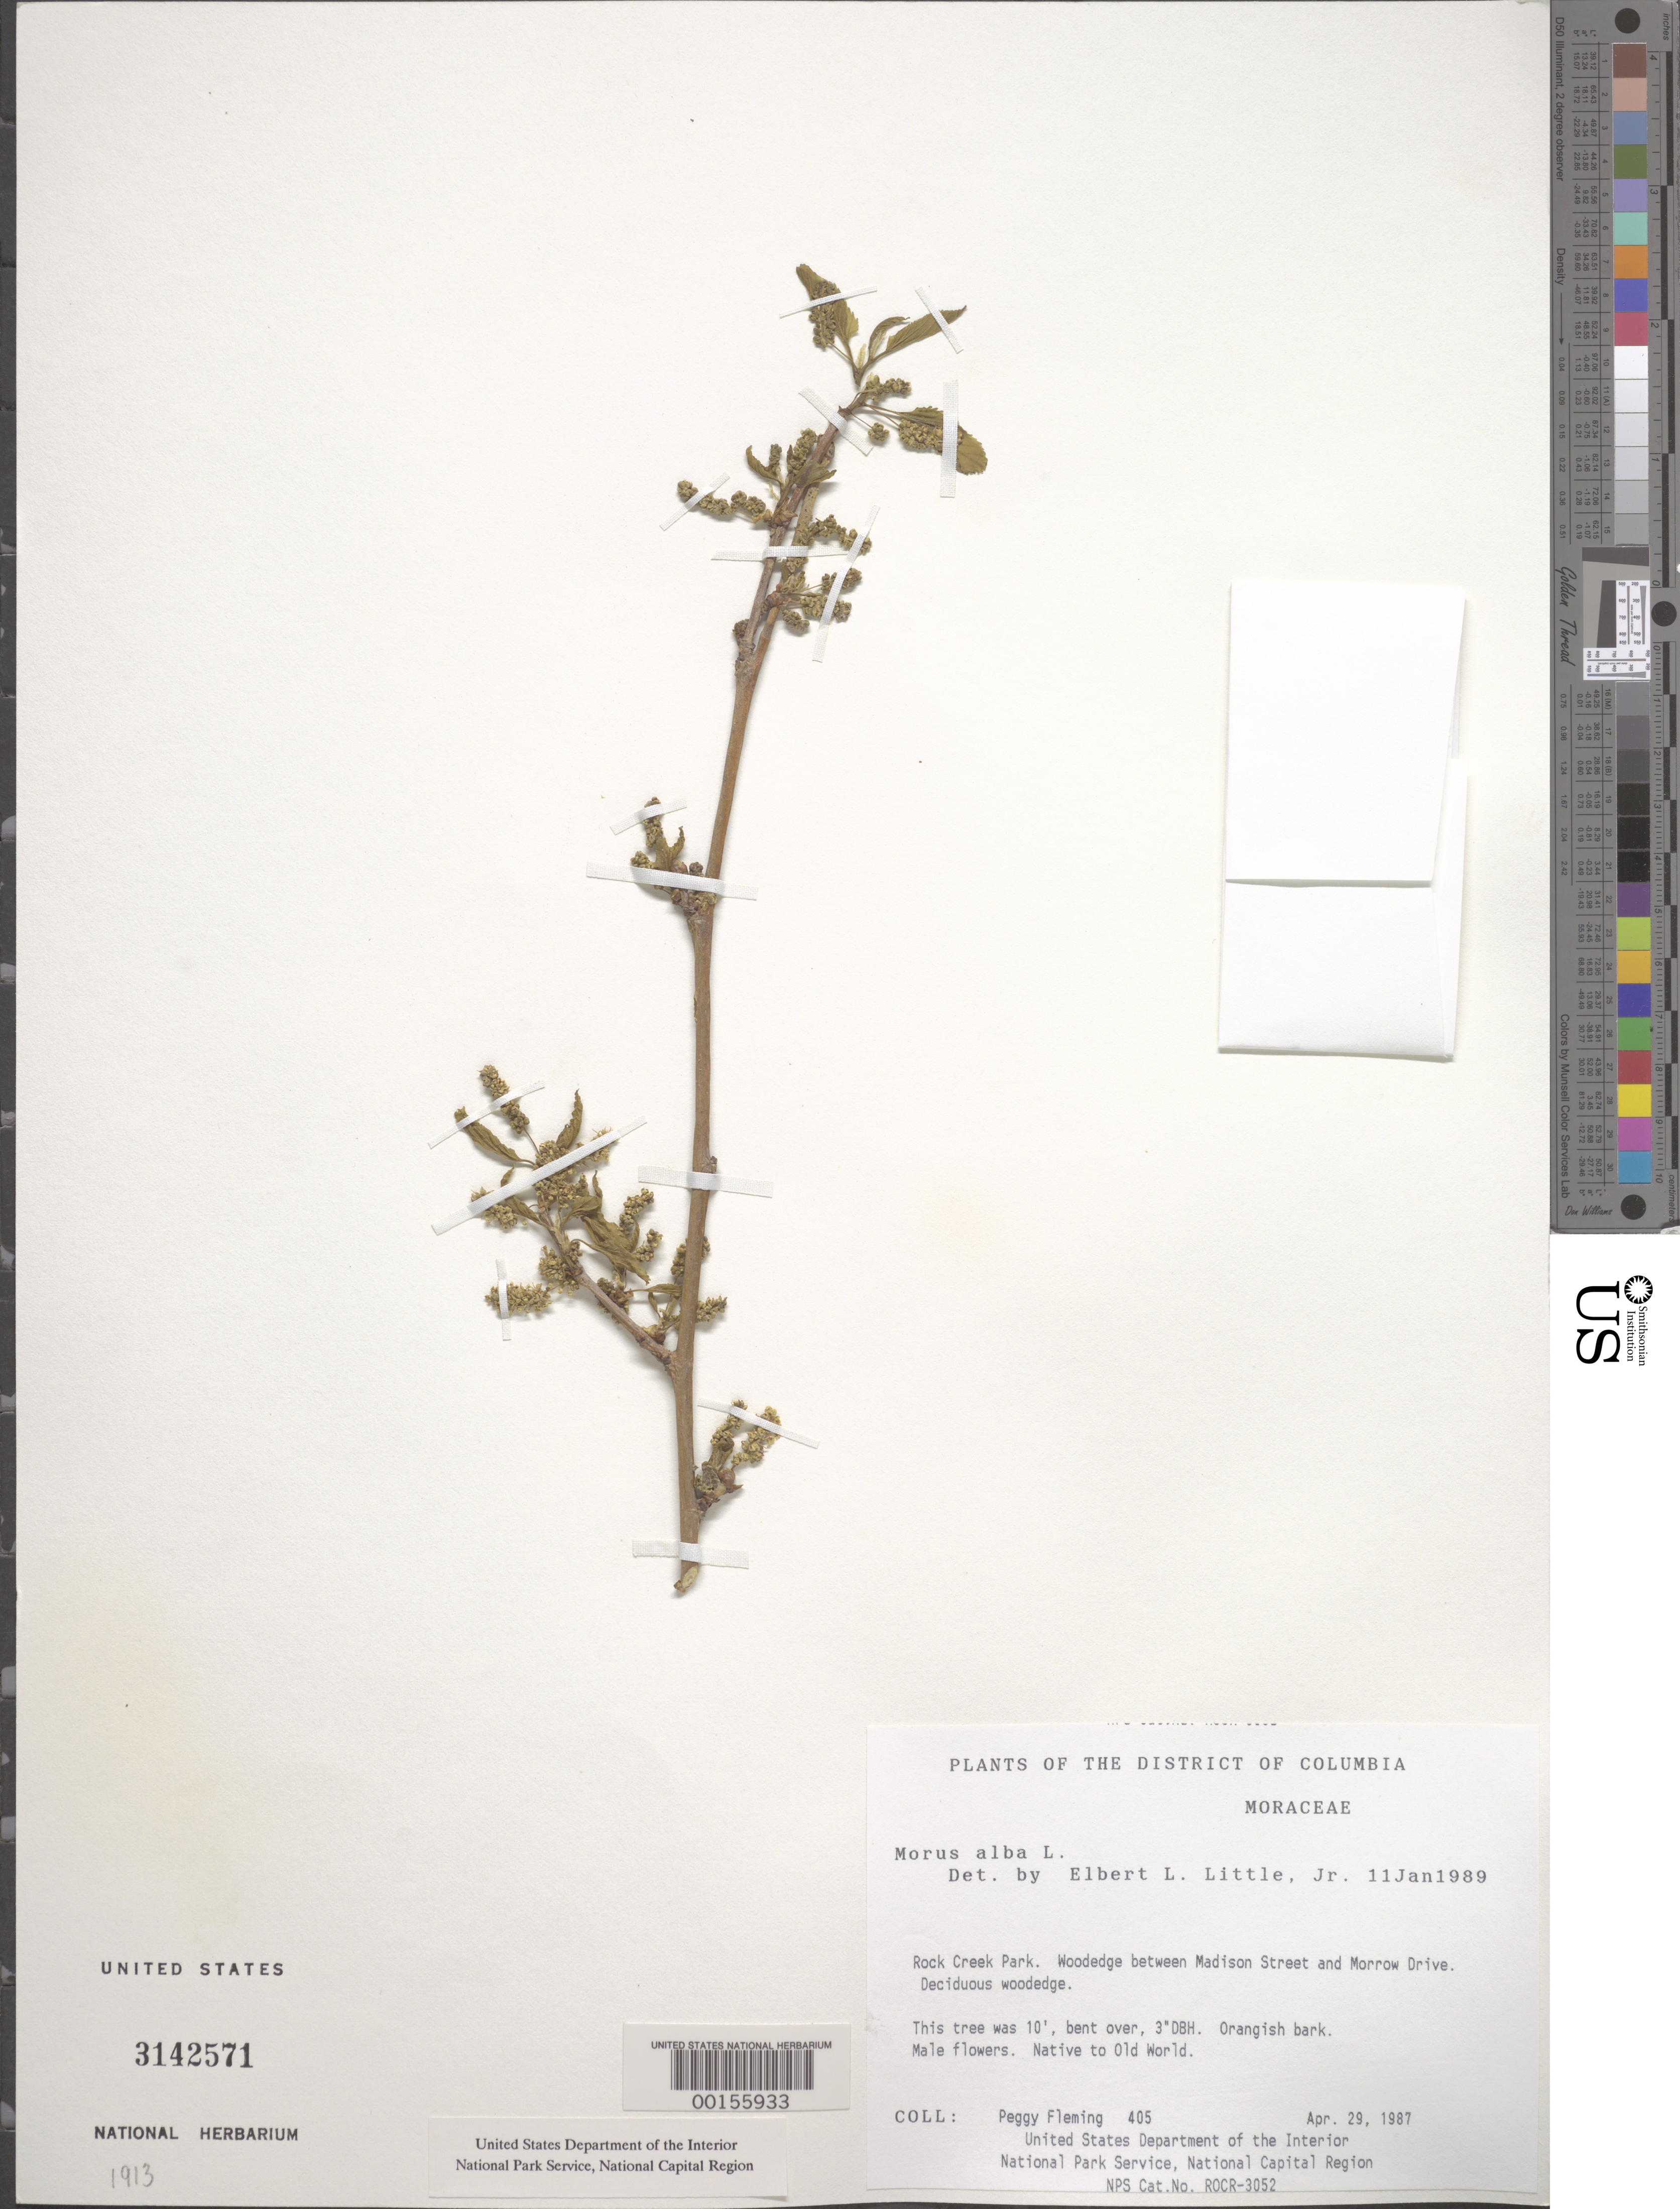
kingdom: Plantae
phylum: Tracheophyta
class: Magnoliopsida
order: Rosales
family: Moraceae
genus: Morus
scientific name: Morus alba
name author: L.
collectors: P. Fleming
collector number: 405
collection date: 1987-04-29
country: United States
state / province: District of Columbia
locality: Rock Creek Park. Woodedge between Madison Street and Morrow Drive.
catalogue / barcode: US 3142571